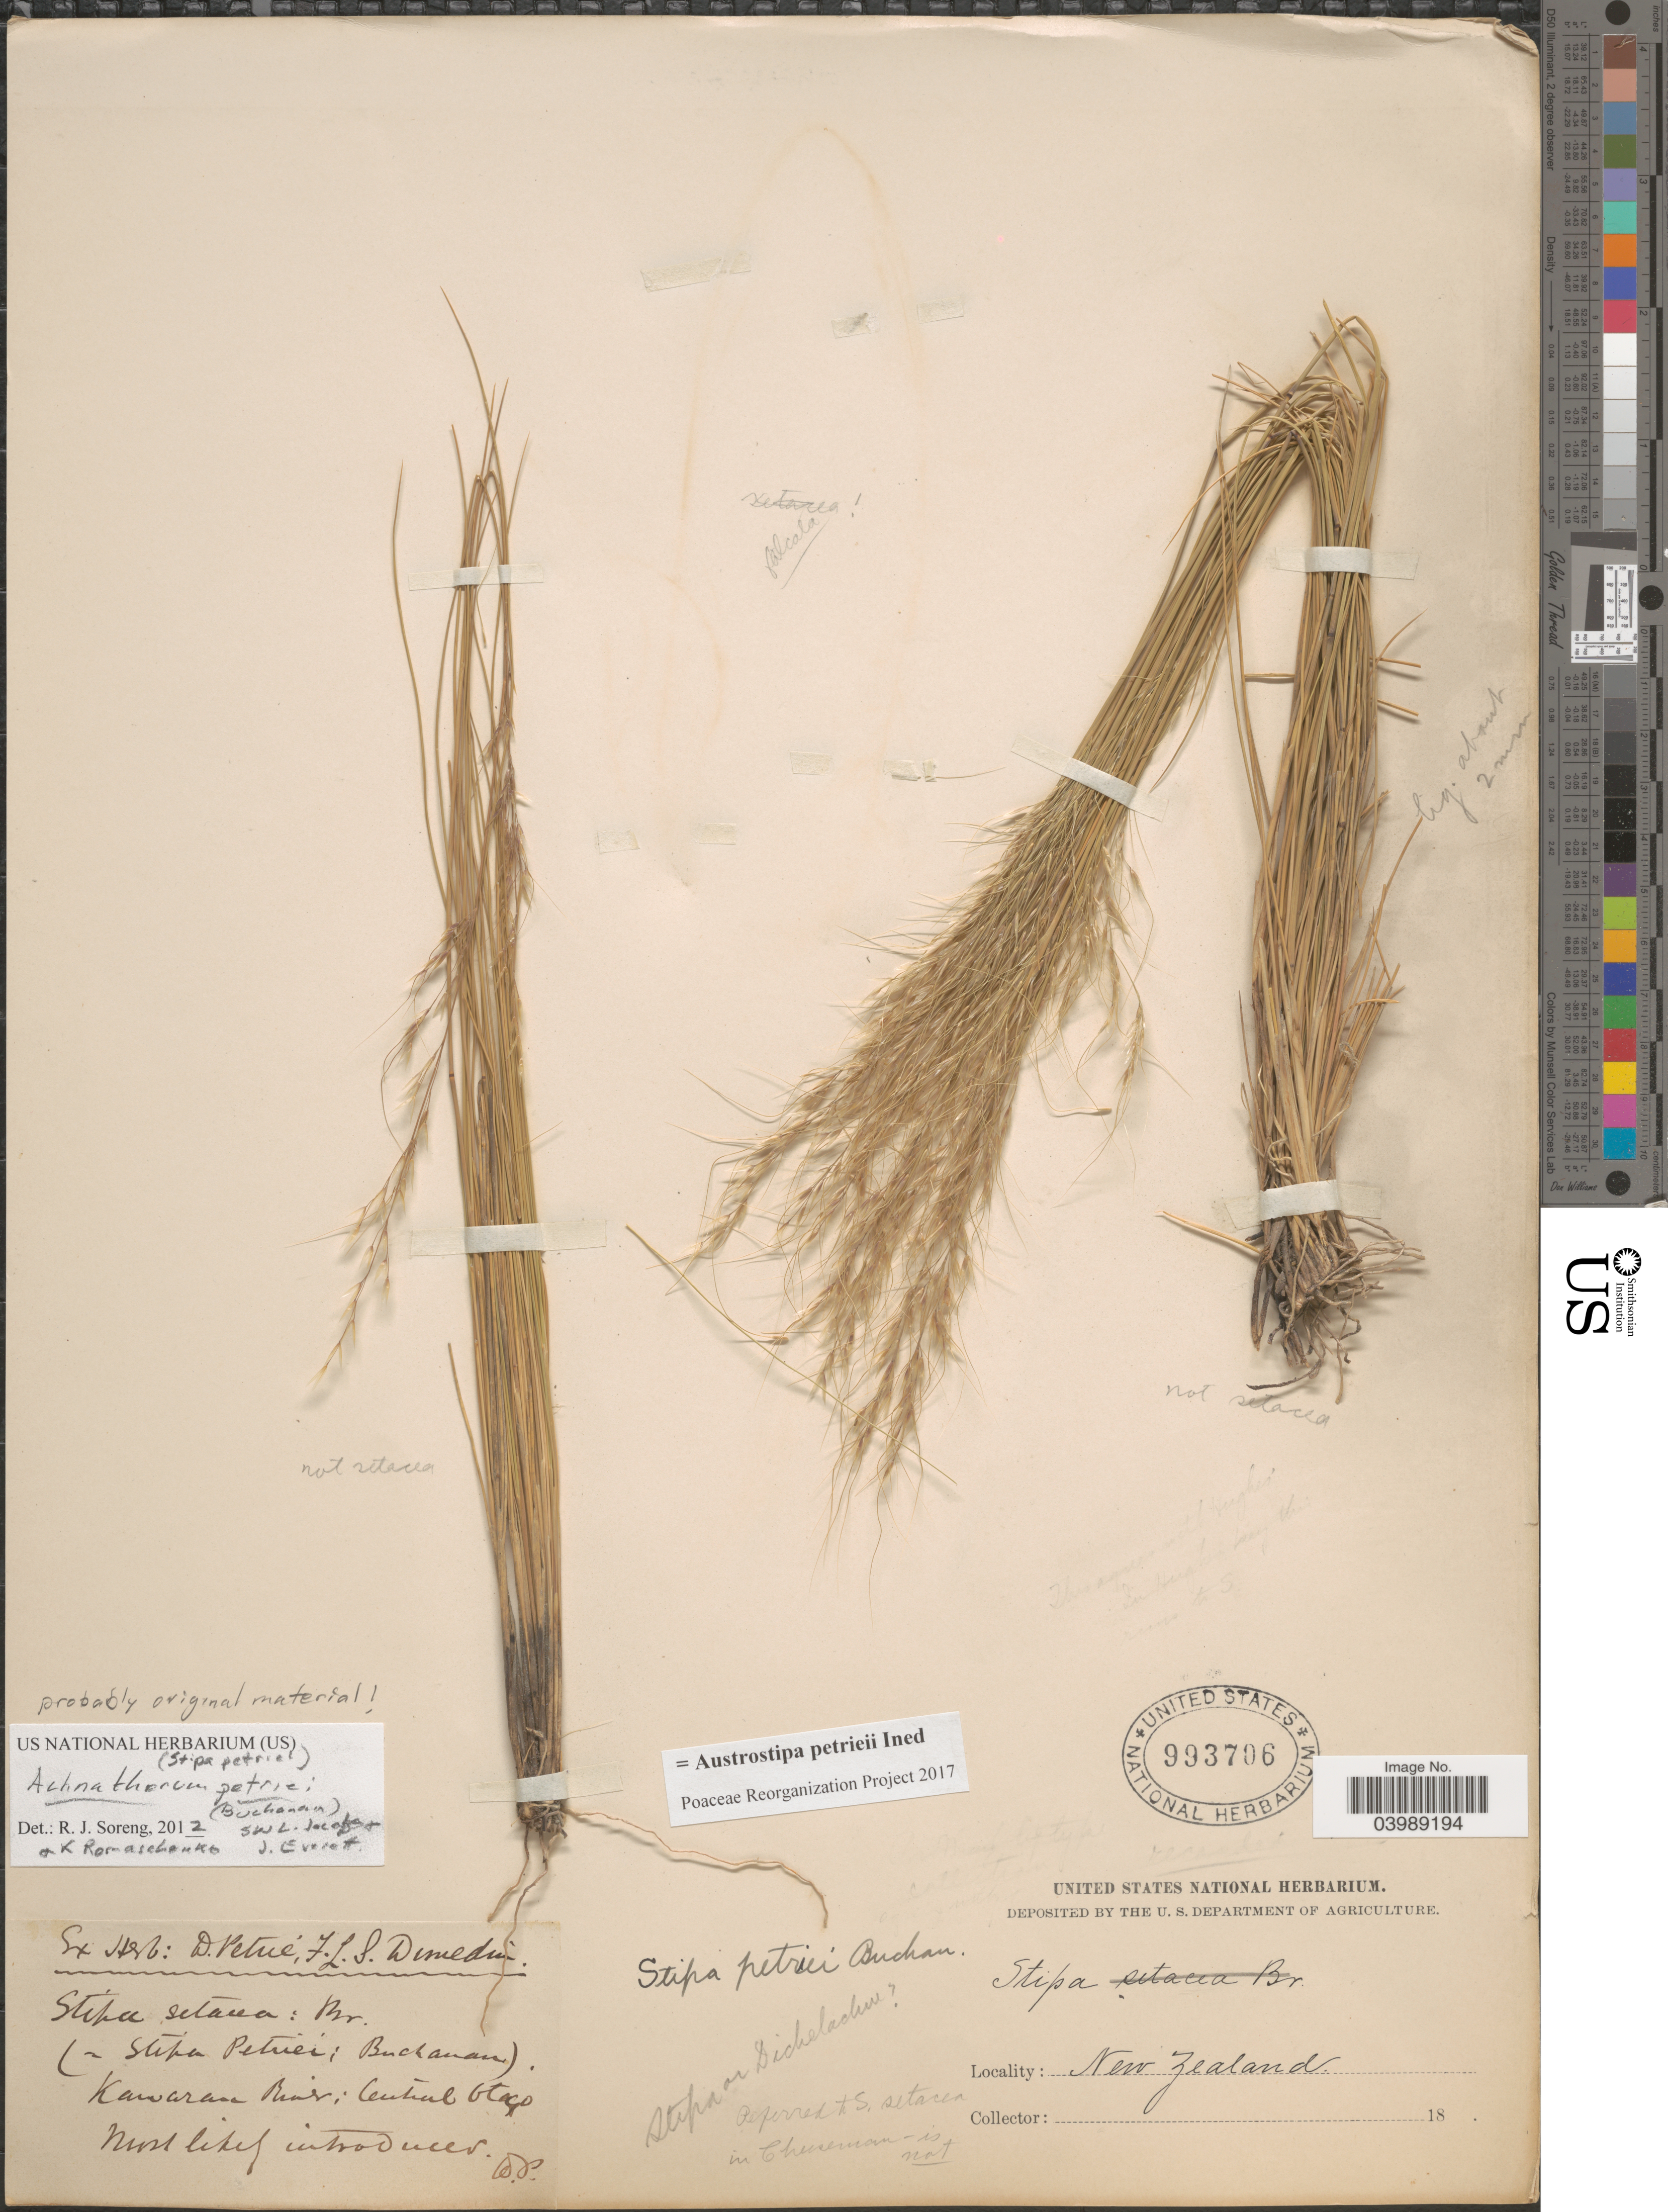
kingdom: Plantae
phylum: Tracheophyta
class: Liliopsida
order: Poales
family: Poaceae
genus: Austrostipa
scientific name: Austrostipa petriei ined.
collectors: D. Petrie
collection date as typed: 18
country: New Zealand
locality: Kawaran Bias: Central Otago.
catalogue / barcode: US 993706